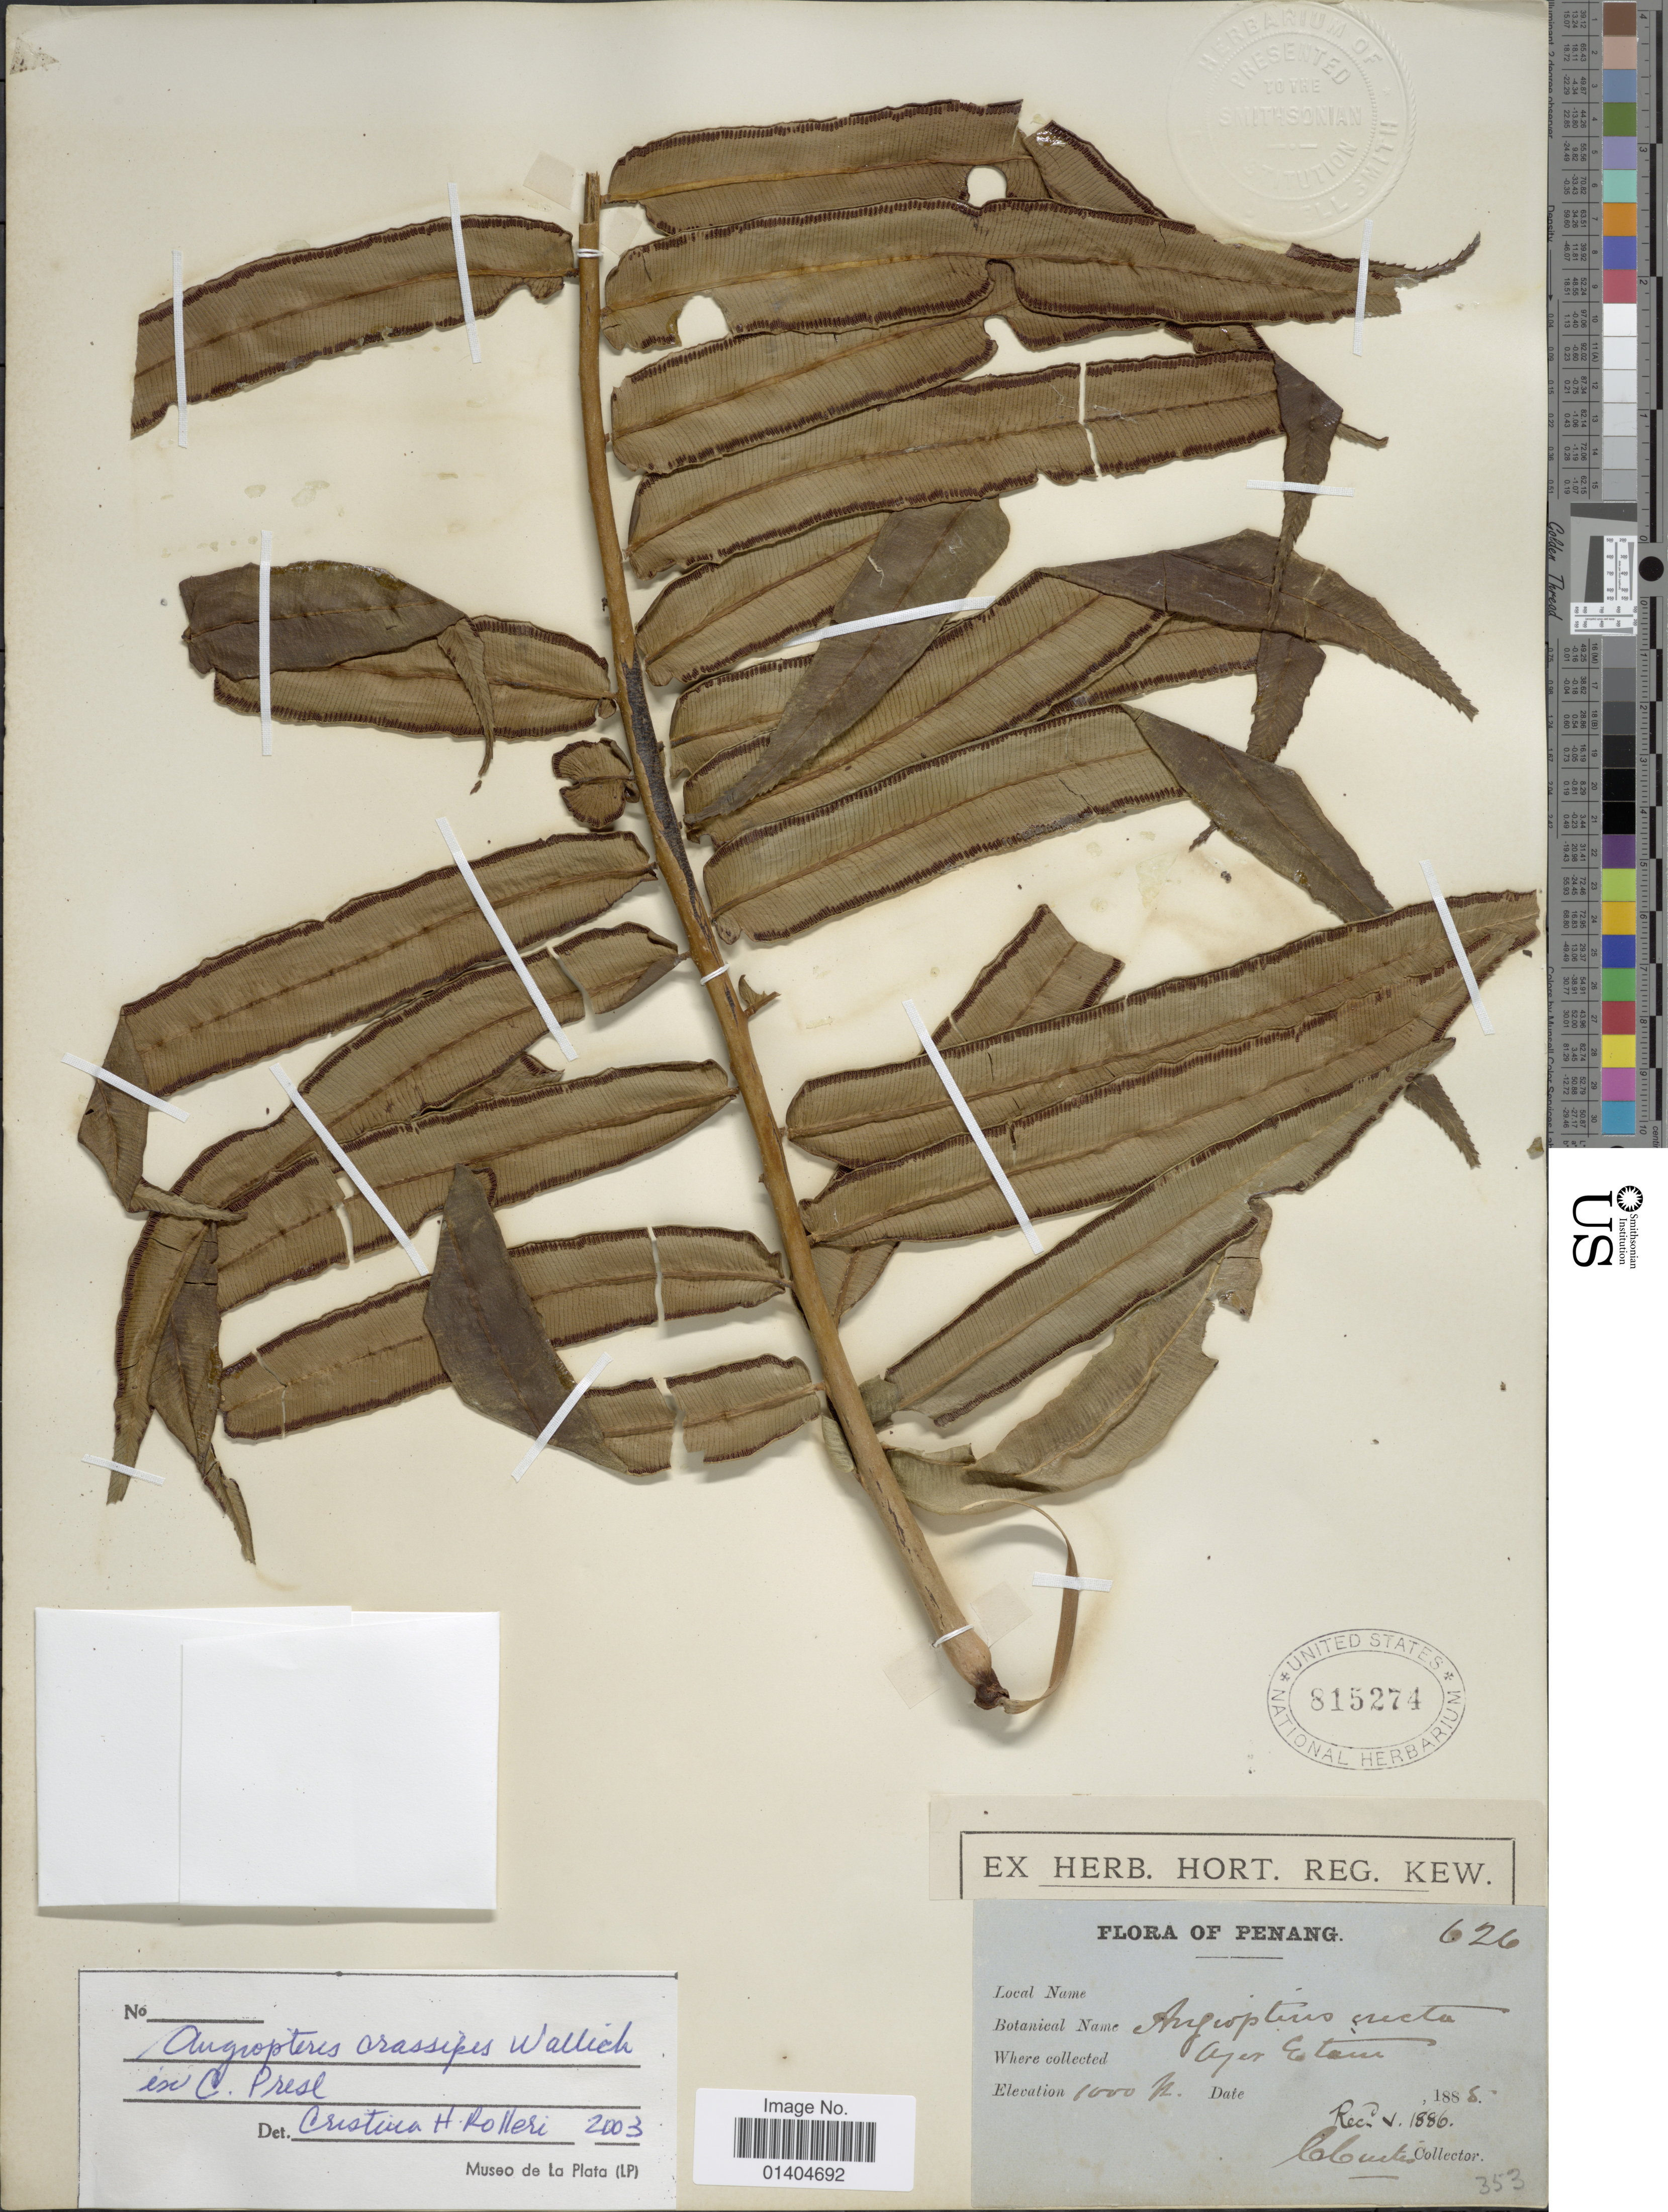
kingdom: Plantae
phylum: Tracheophyta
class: Polypodiopsida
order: Marattiales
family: Marattiaceae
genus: Angiopteris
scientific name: Angiopteris crassipes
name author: Wall. ex C. Presl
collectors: Loburtes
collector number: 626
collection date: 1885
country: Malaysia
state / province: Pinang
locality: Penang Ajer E Tau [interpreted]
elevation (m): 305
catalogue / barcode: US 815274